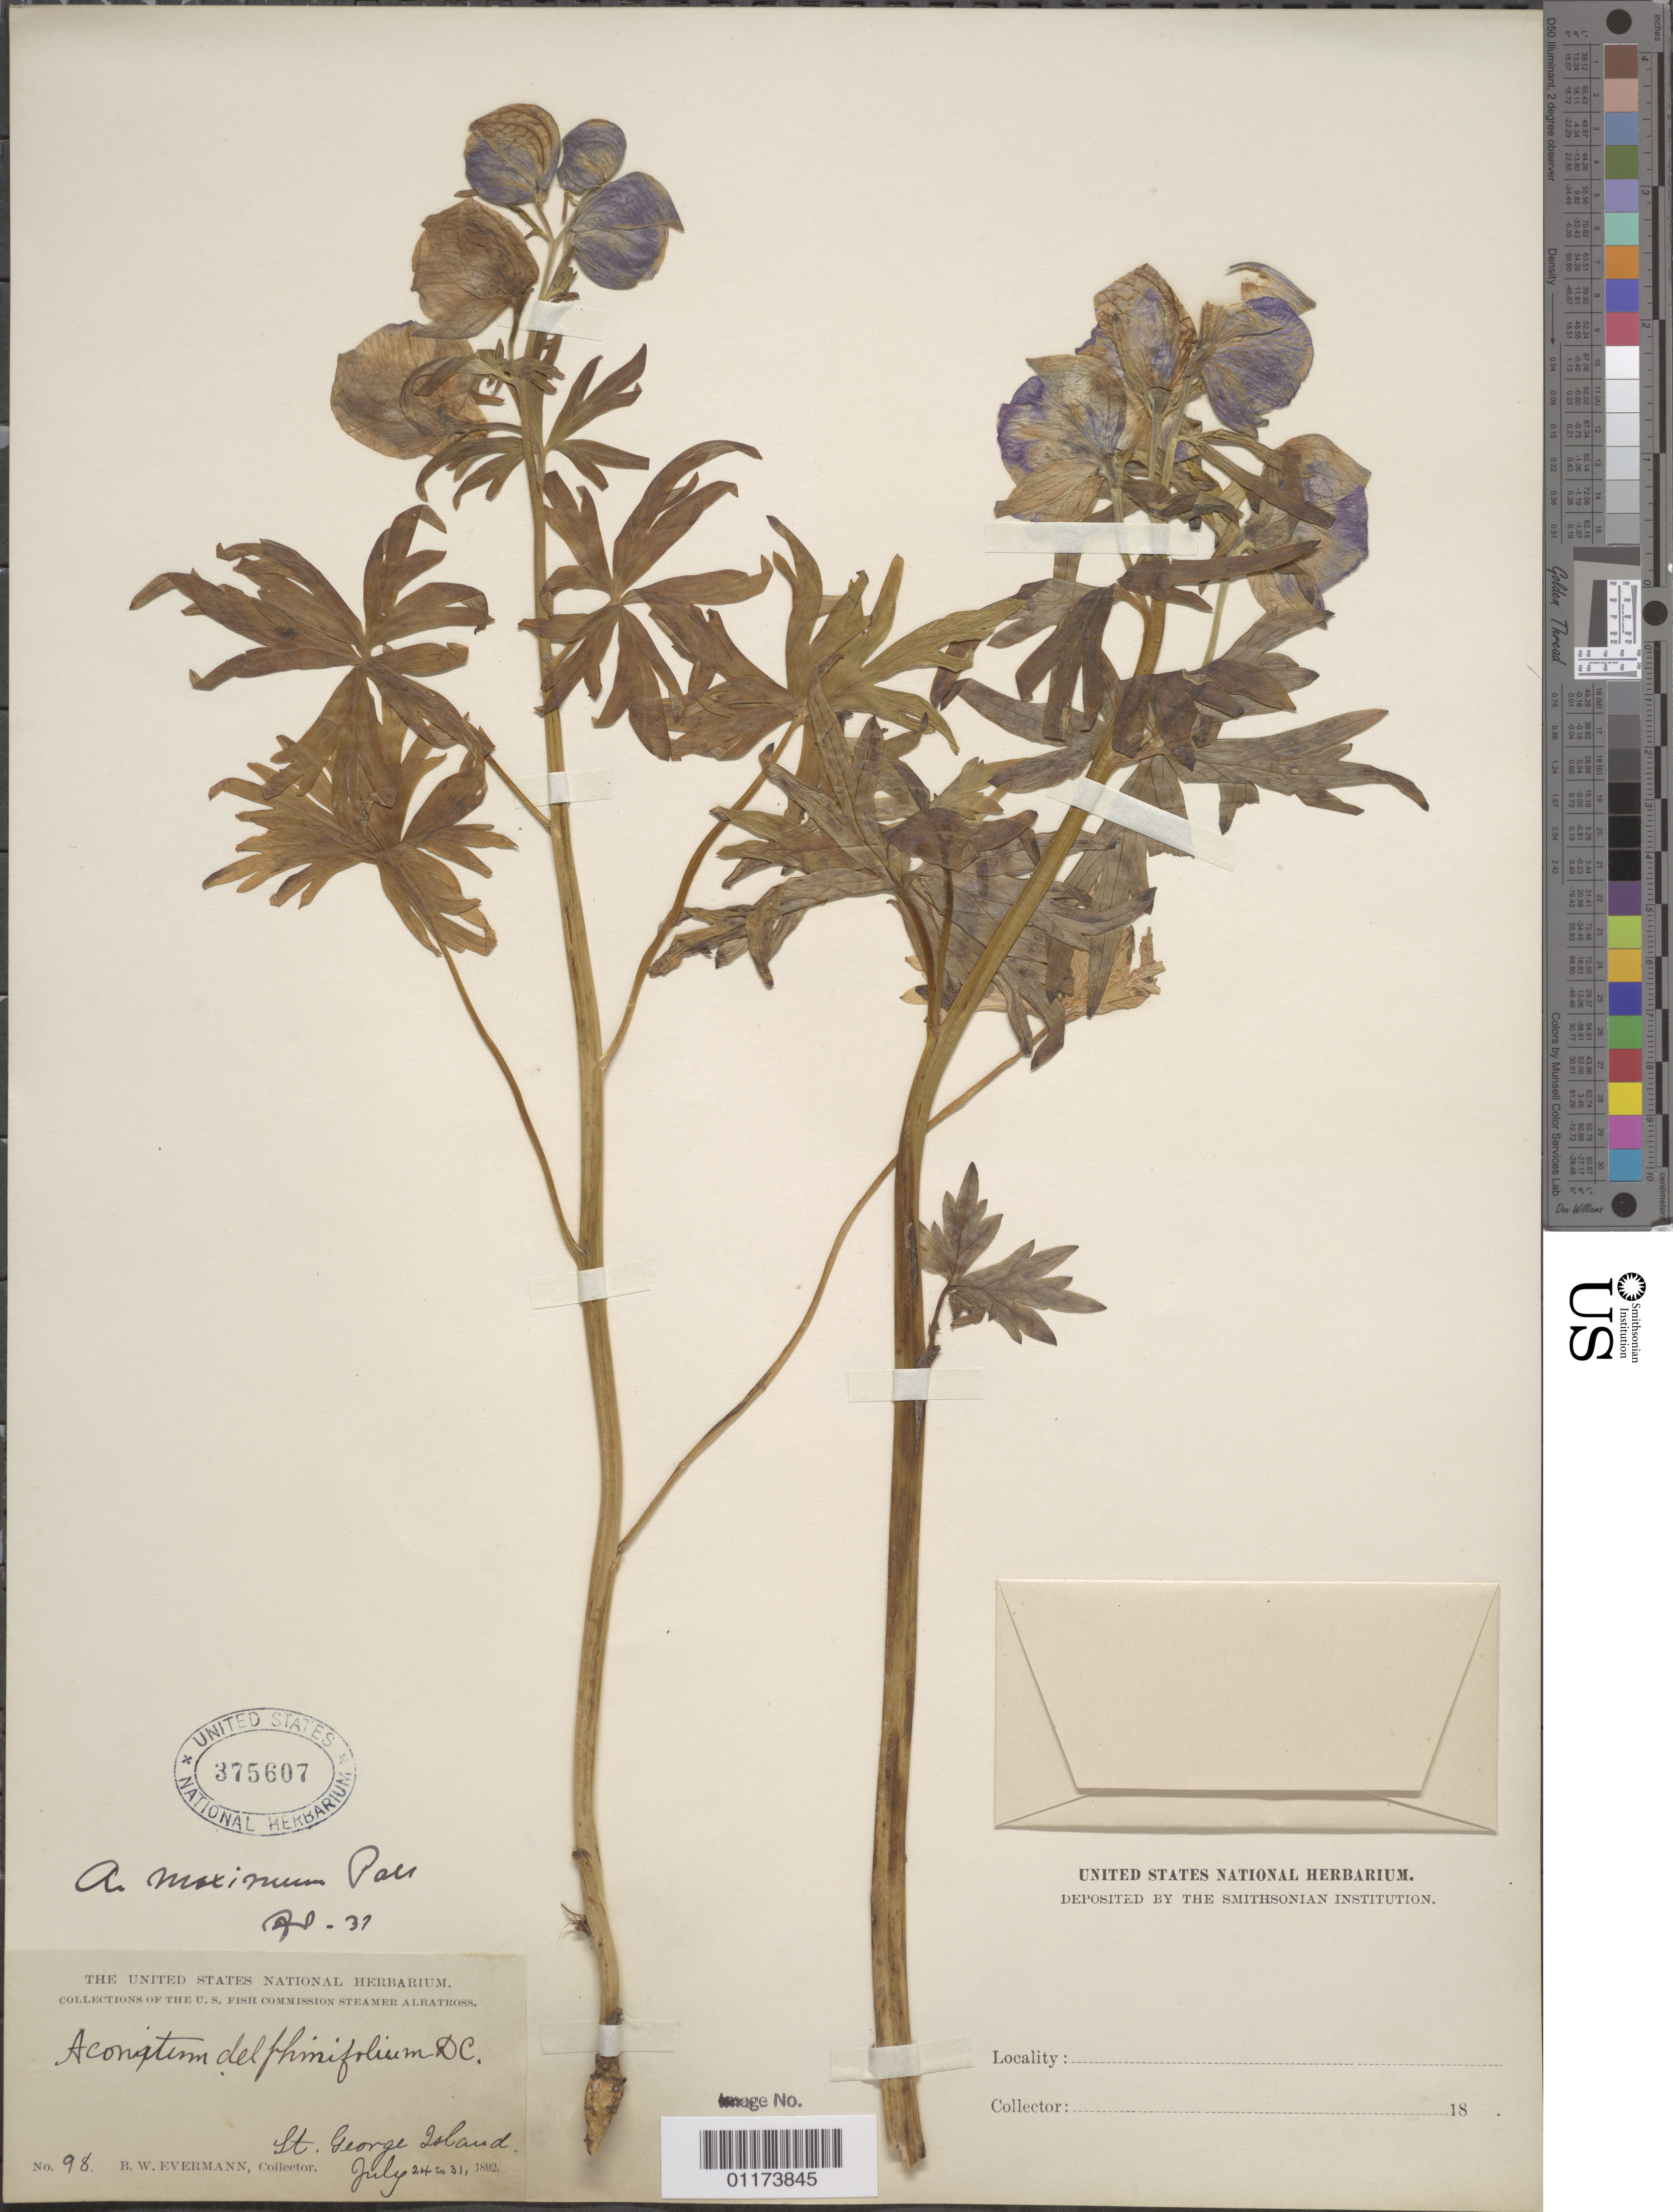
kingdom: Plantae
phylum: Tracheophyta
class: Magnoliopsida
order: Ranunculales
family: Ranunculaceae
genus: Aconitum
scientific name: Aconitum delphinifolium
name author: DC.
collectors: B. W. Evermann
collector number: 98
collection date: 1892-07-24/1892-07-31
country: United States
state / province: Alaska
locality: St. George Island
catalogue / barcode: US 375607